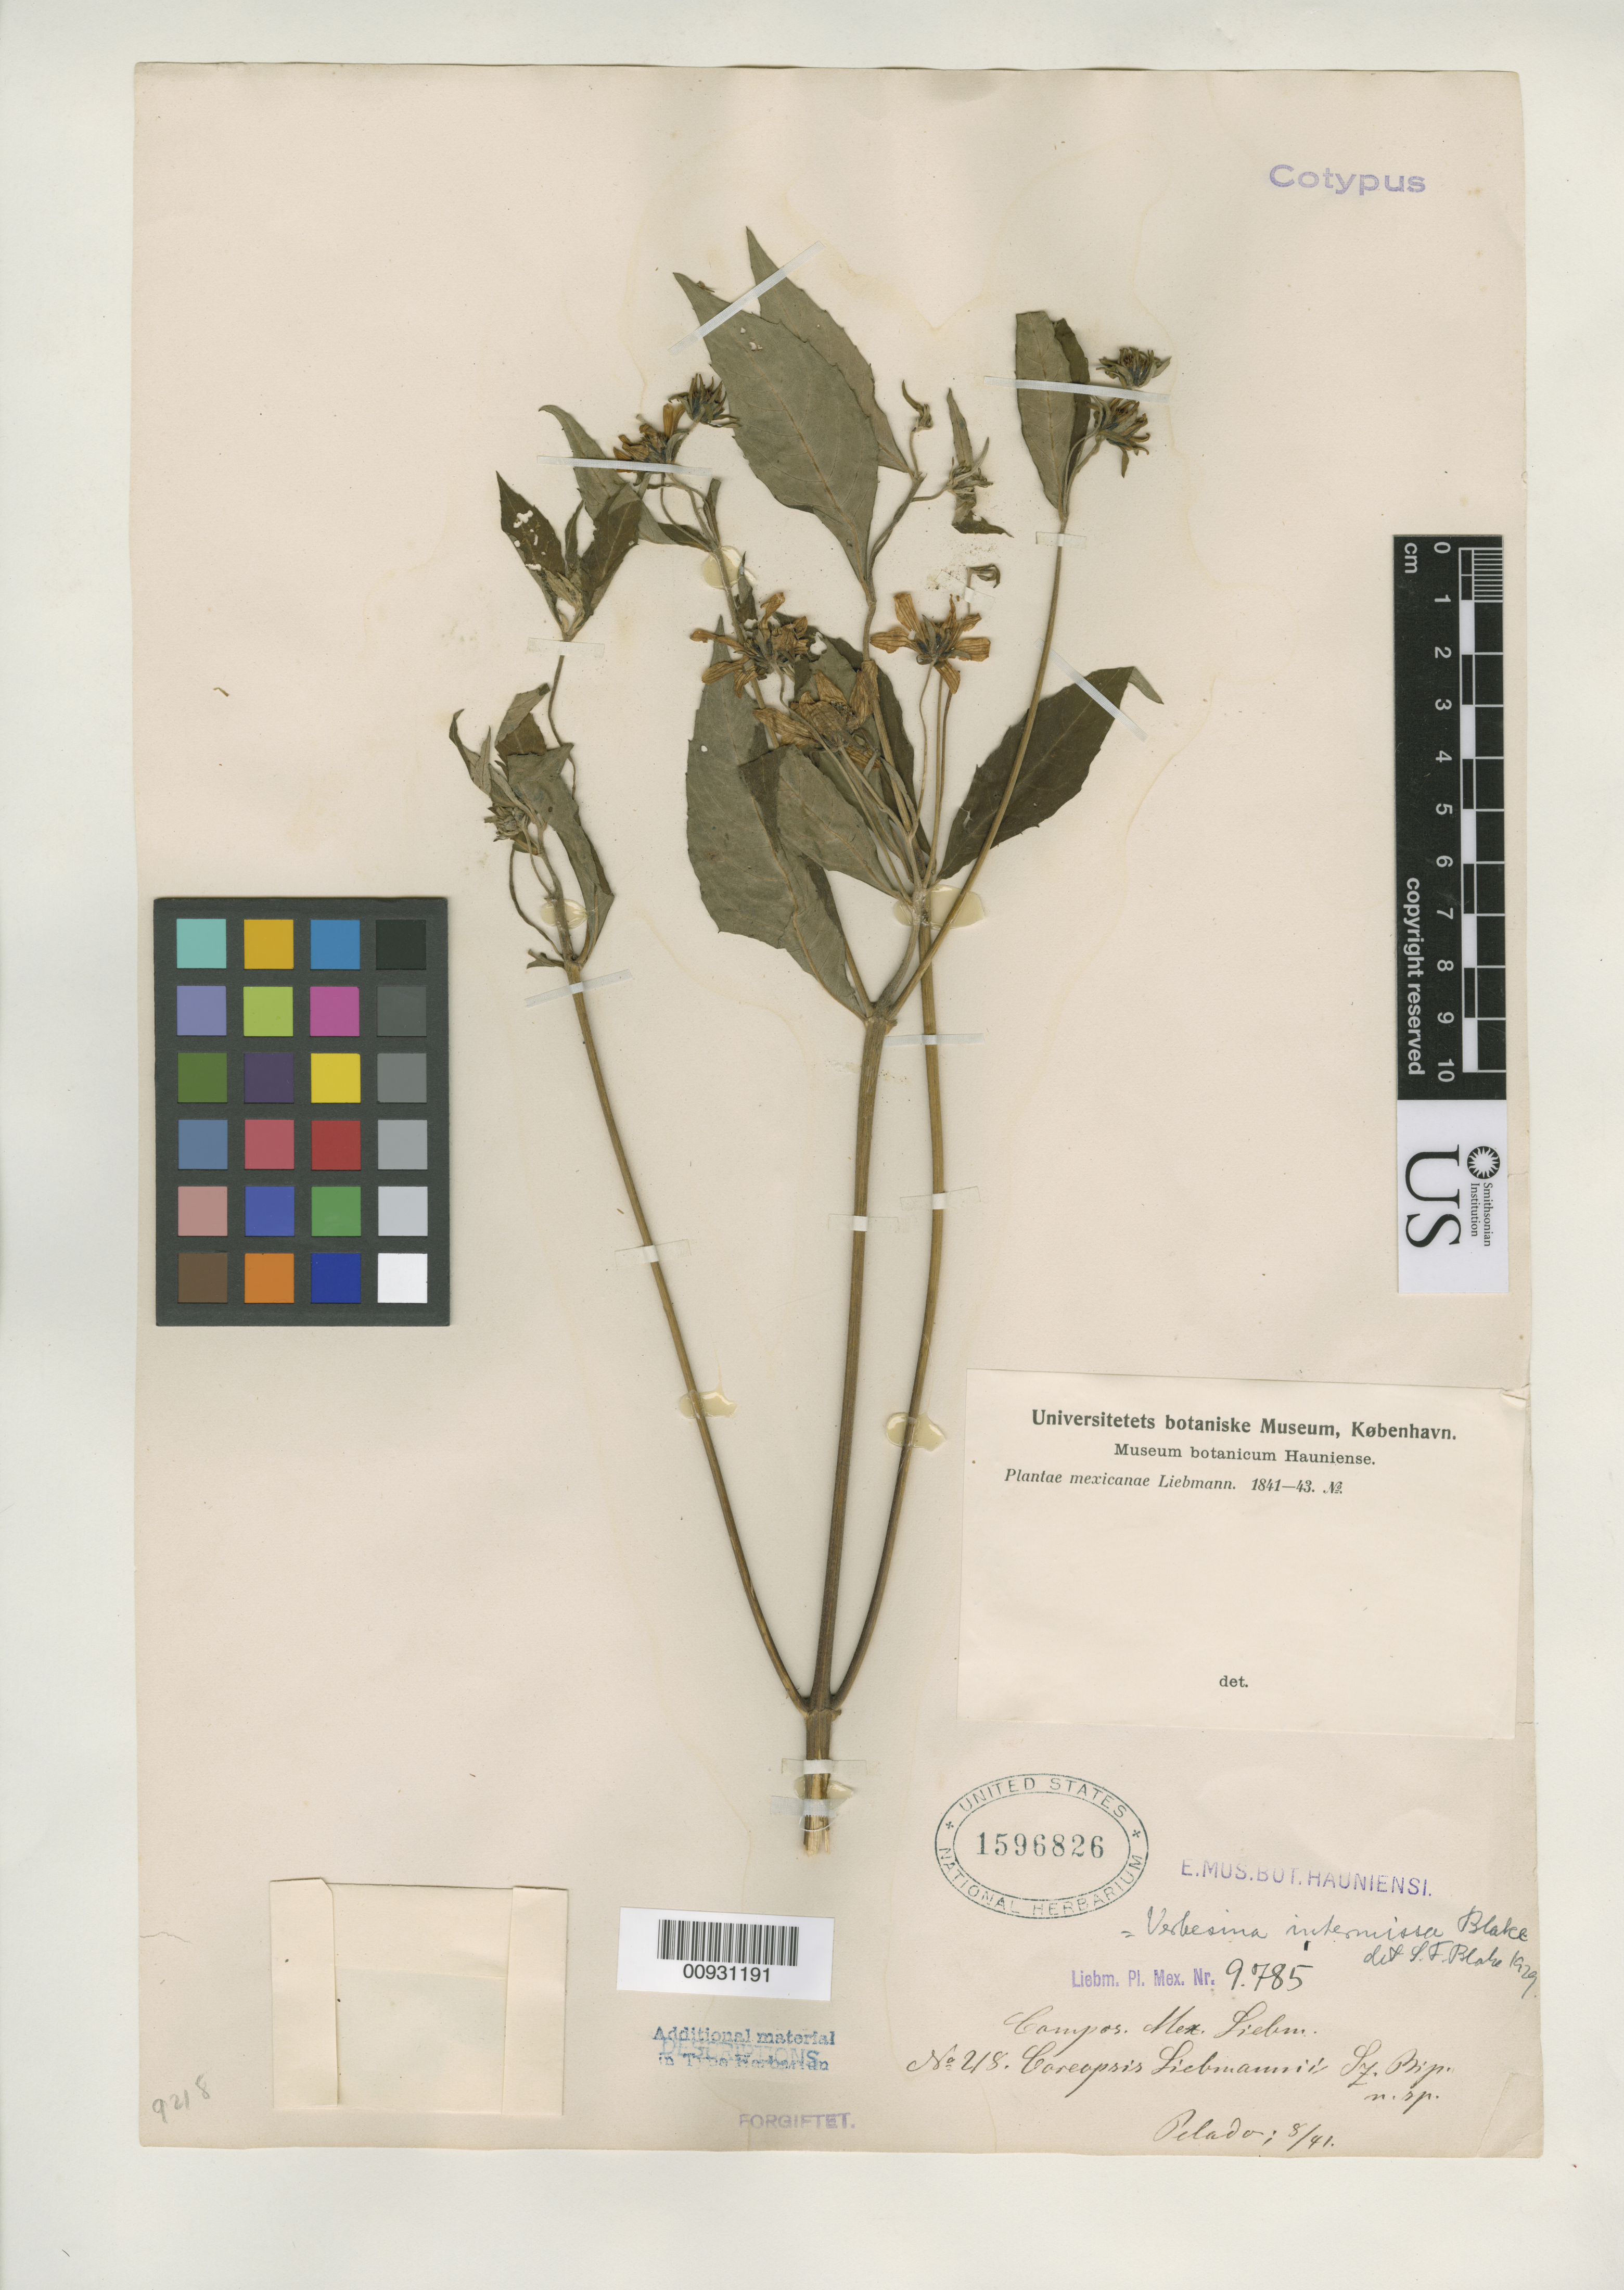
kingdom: Plantae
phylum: Tracheophyta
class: Magnoliopsida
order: Asterales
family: Asteraceae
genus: Coreopsis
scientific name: Coreopsis liebmannii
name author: Sch. Bip. ex Klatt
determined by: Blake, Sydney F.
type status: Isotype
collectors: F. M. Liebmann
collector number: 9785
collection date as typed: Aug 1841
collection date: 1841-08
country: Mexico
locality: Pelado.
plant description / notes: Also a type of Verbesina intermissa S.F. Blake, nom. nov.; Replacement name based on Coreopsis liebmannii Sch. Bip. ex Klatt, non Verbesina liebmannii Sch. Bip.; Also a type of Coreopsis liebmannii Sch. Bip. ex Klatt (non Verbesina liebmannii Sch. Bip.)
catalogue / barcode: US 1596826